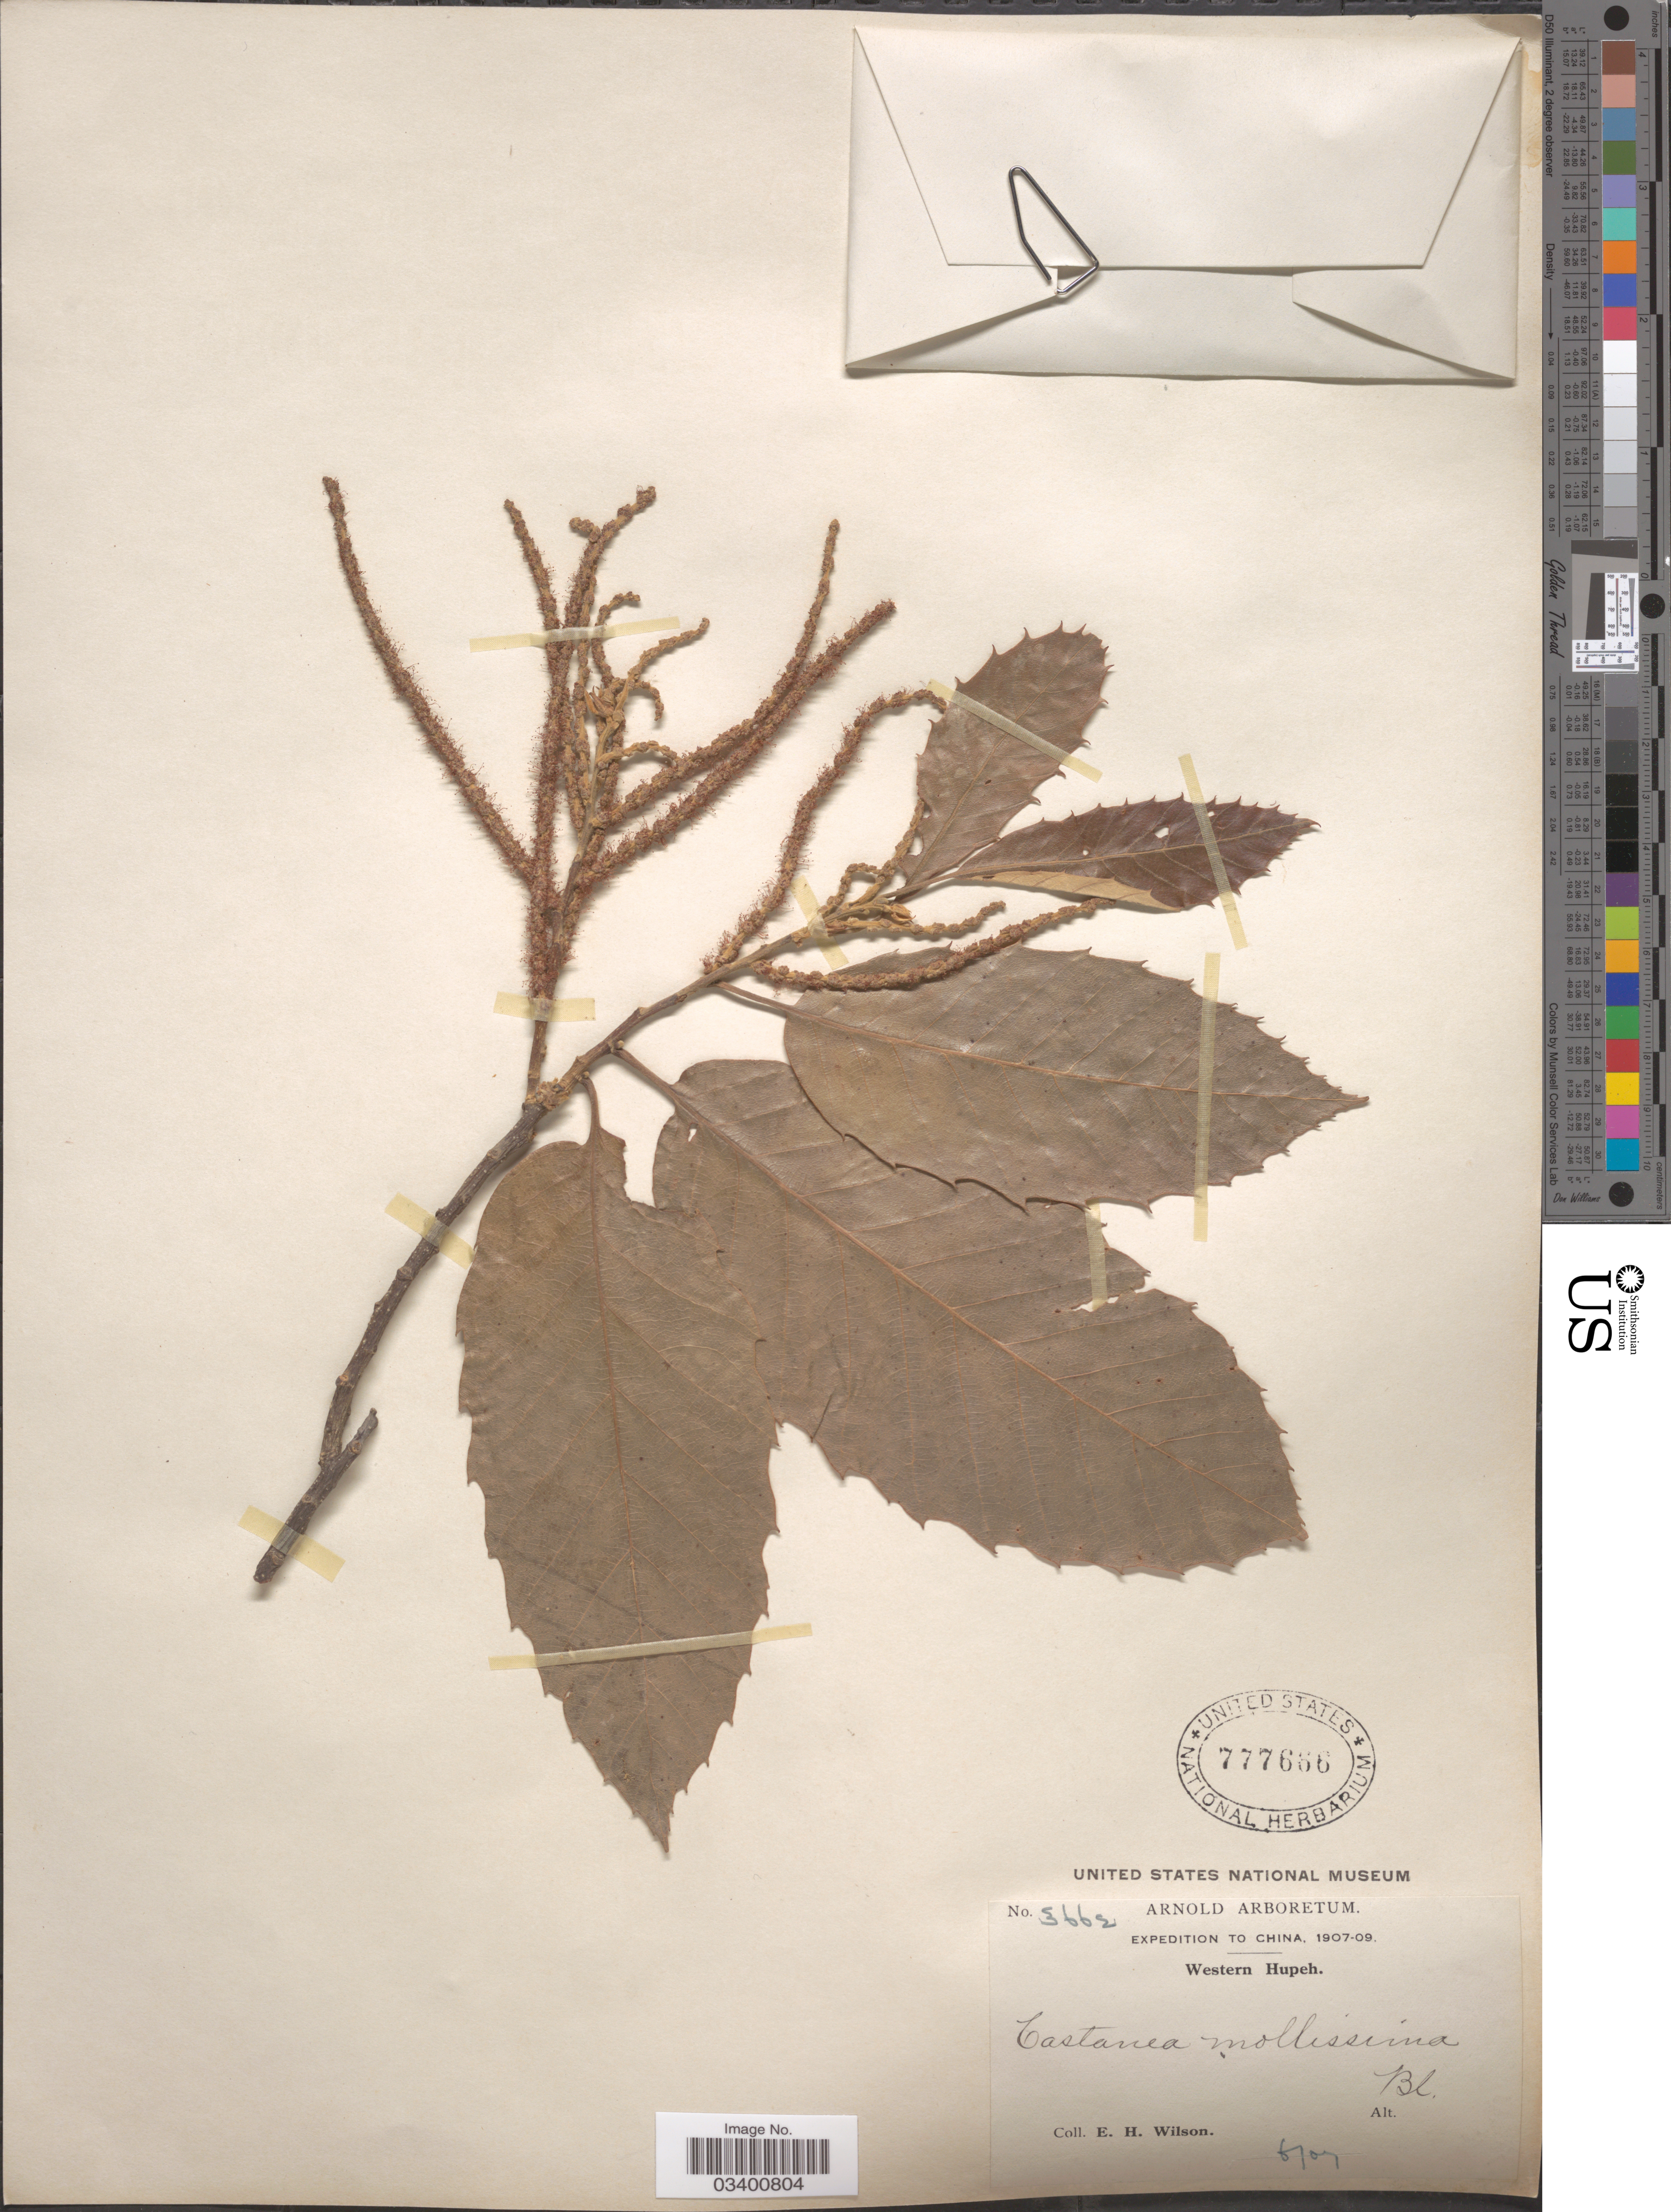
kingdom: Plantae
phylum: Tracheophyta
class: Magnoliopsida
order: Fagales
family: Fagaceae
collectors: E. Wilson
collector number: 3662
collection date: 1907-06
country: China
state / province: Hubei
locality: Western Hupeh.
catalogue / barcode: US 777666